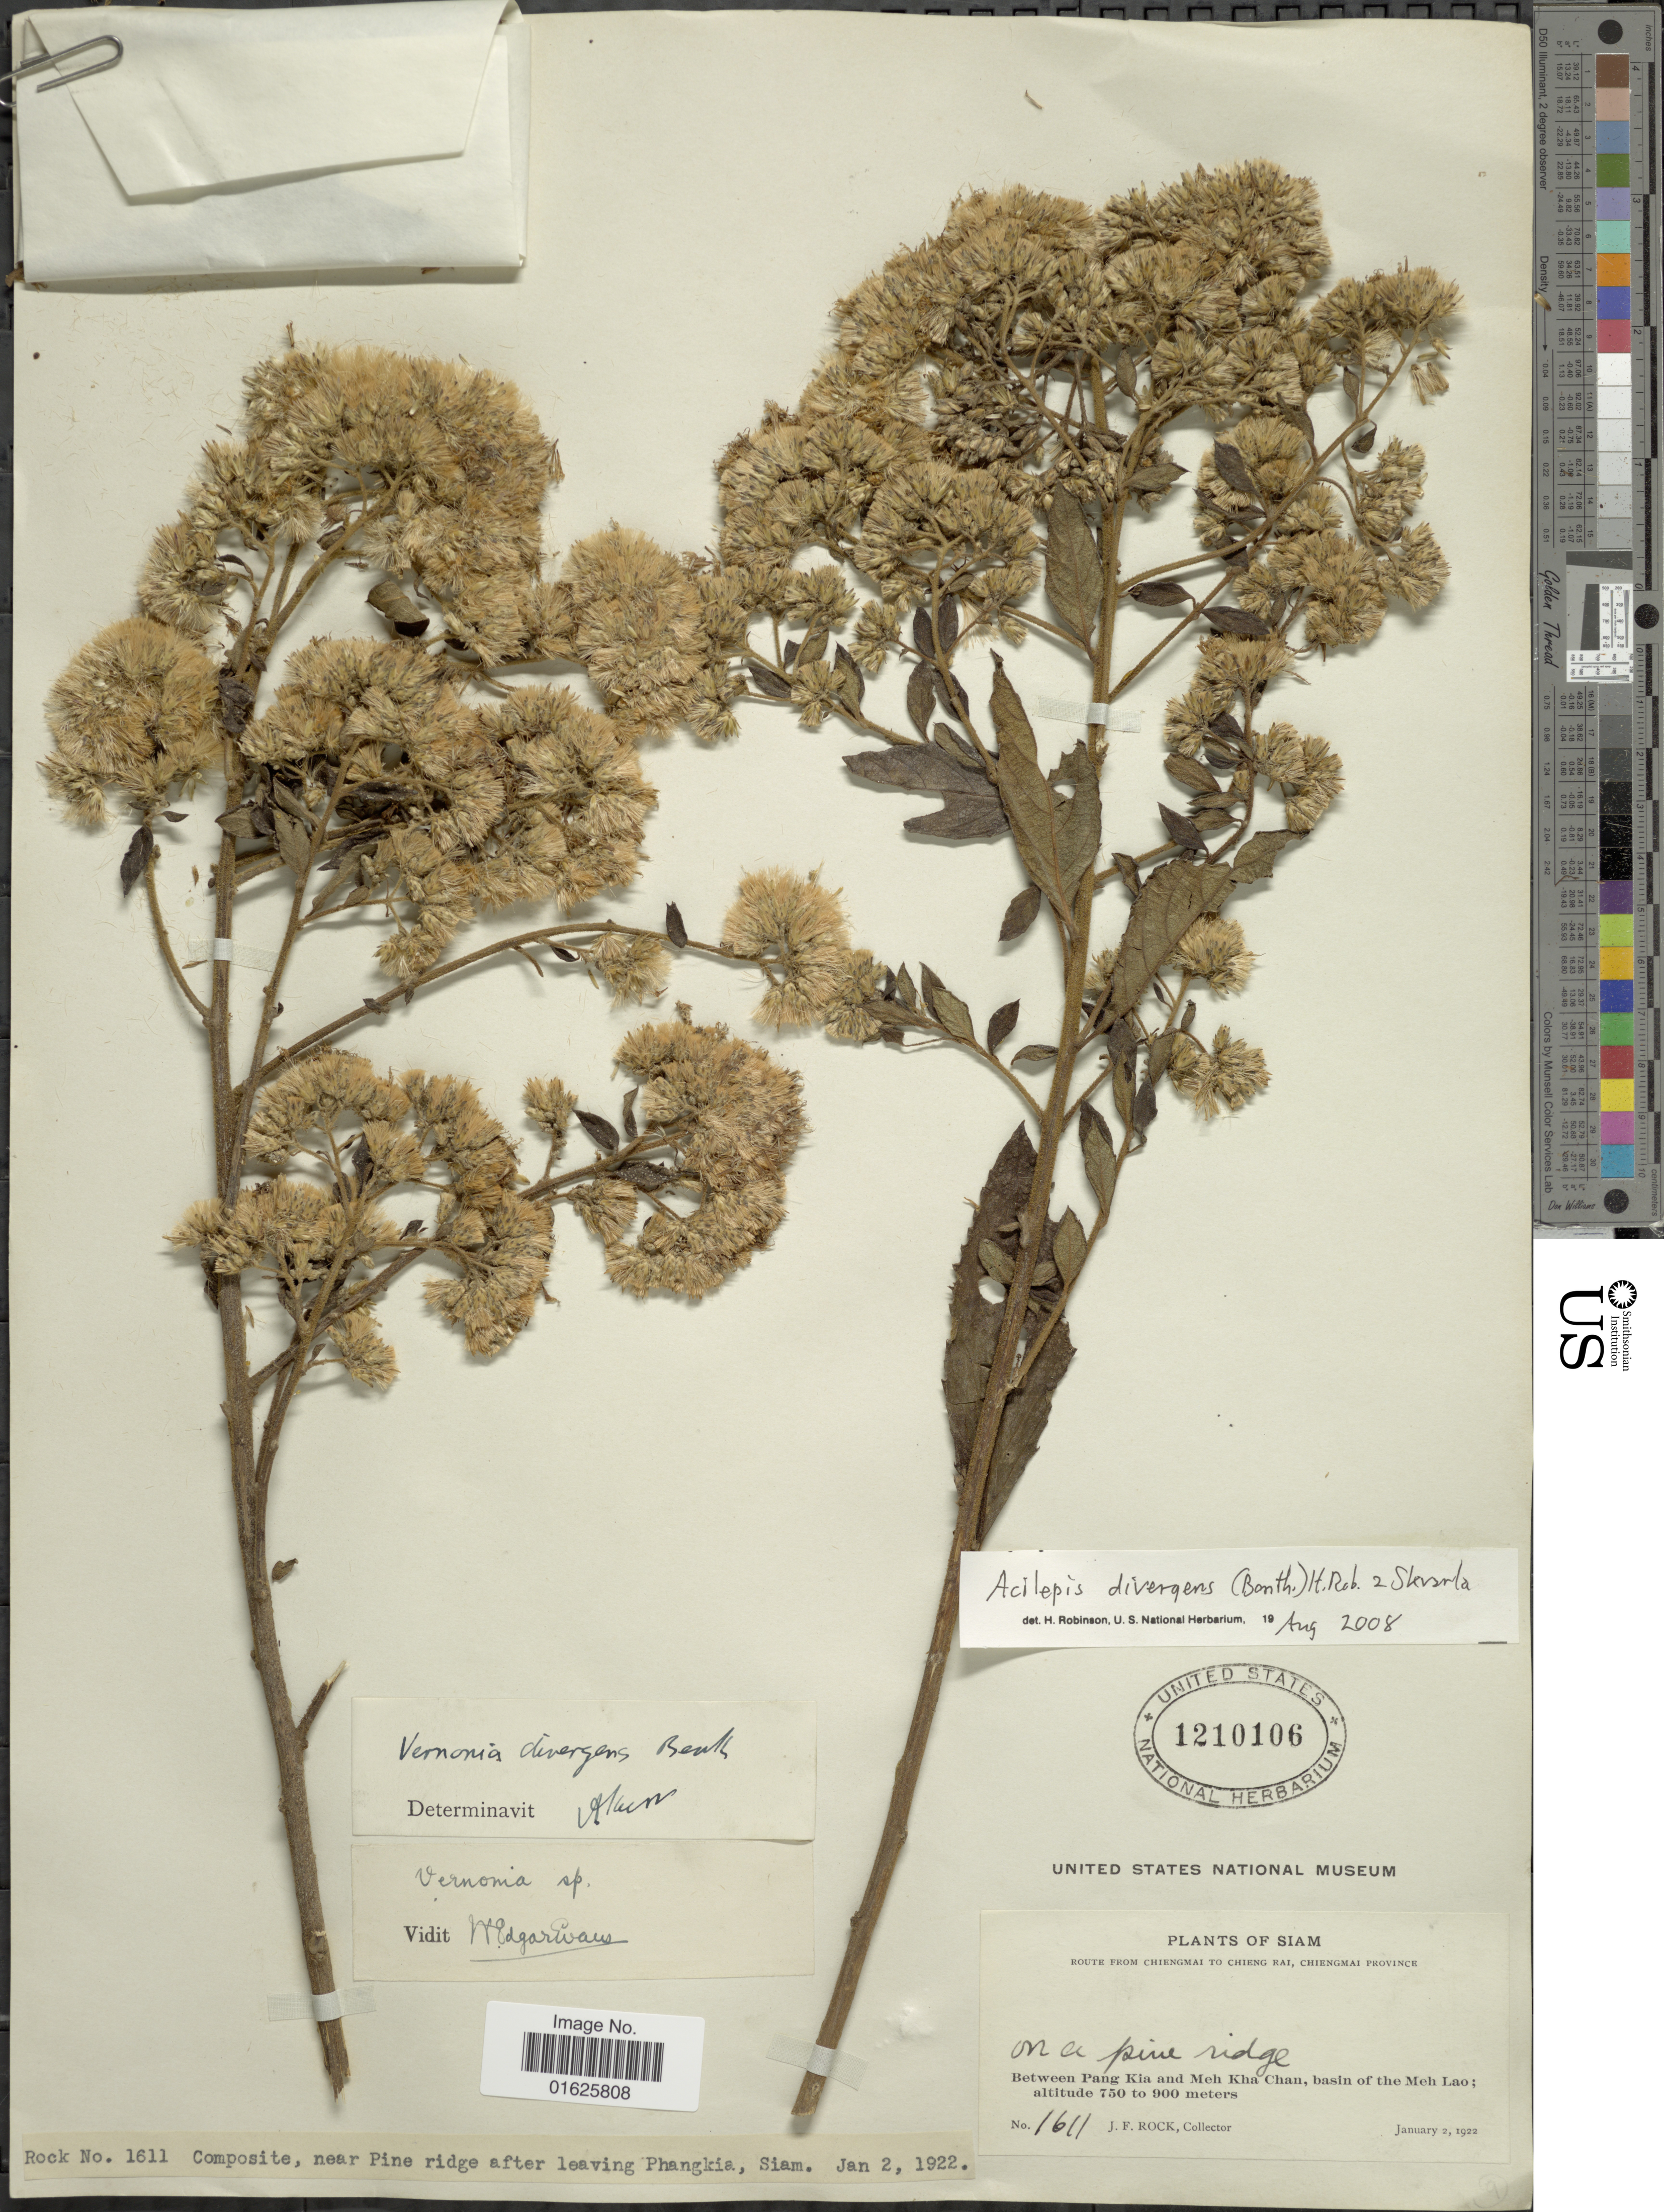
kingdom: Plantae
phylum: Tracheophyta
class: Magnoliopsida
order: Asterales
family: Asteraceae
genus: Acilepis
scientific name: Acilepis divergens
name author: (Roxb.) H. Rob. & Skvarla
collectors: J. Rock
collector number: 1611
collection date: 1922-01-02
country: Thailand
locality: Siam, Between Pang Kia and Meh Kha Chan, basin of the Meh Lao. Route from Chiengmai to Chien Rai. Chiengmai.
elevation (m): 750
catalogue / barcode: US 1210106